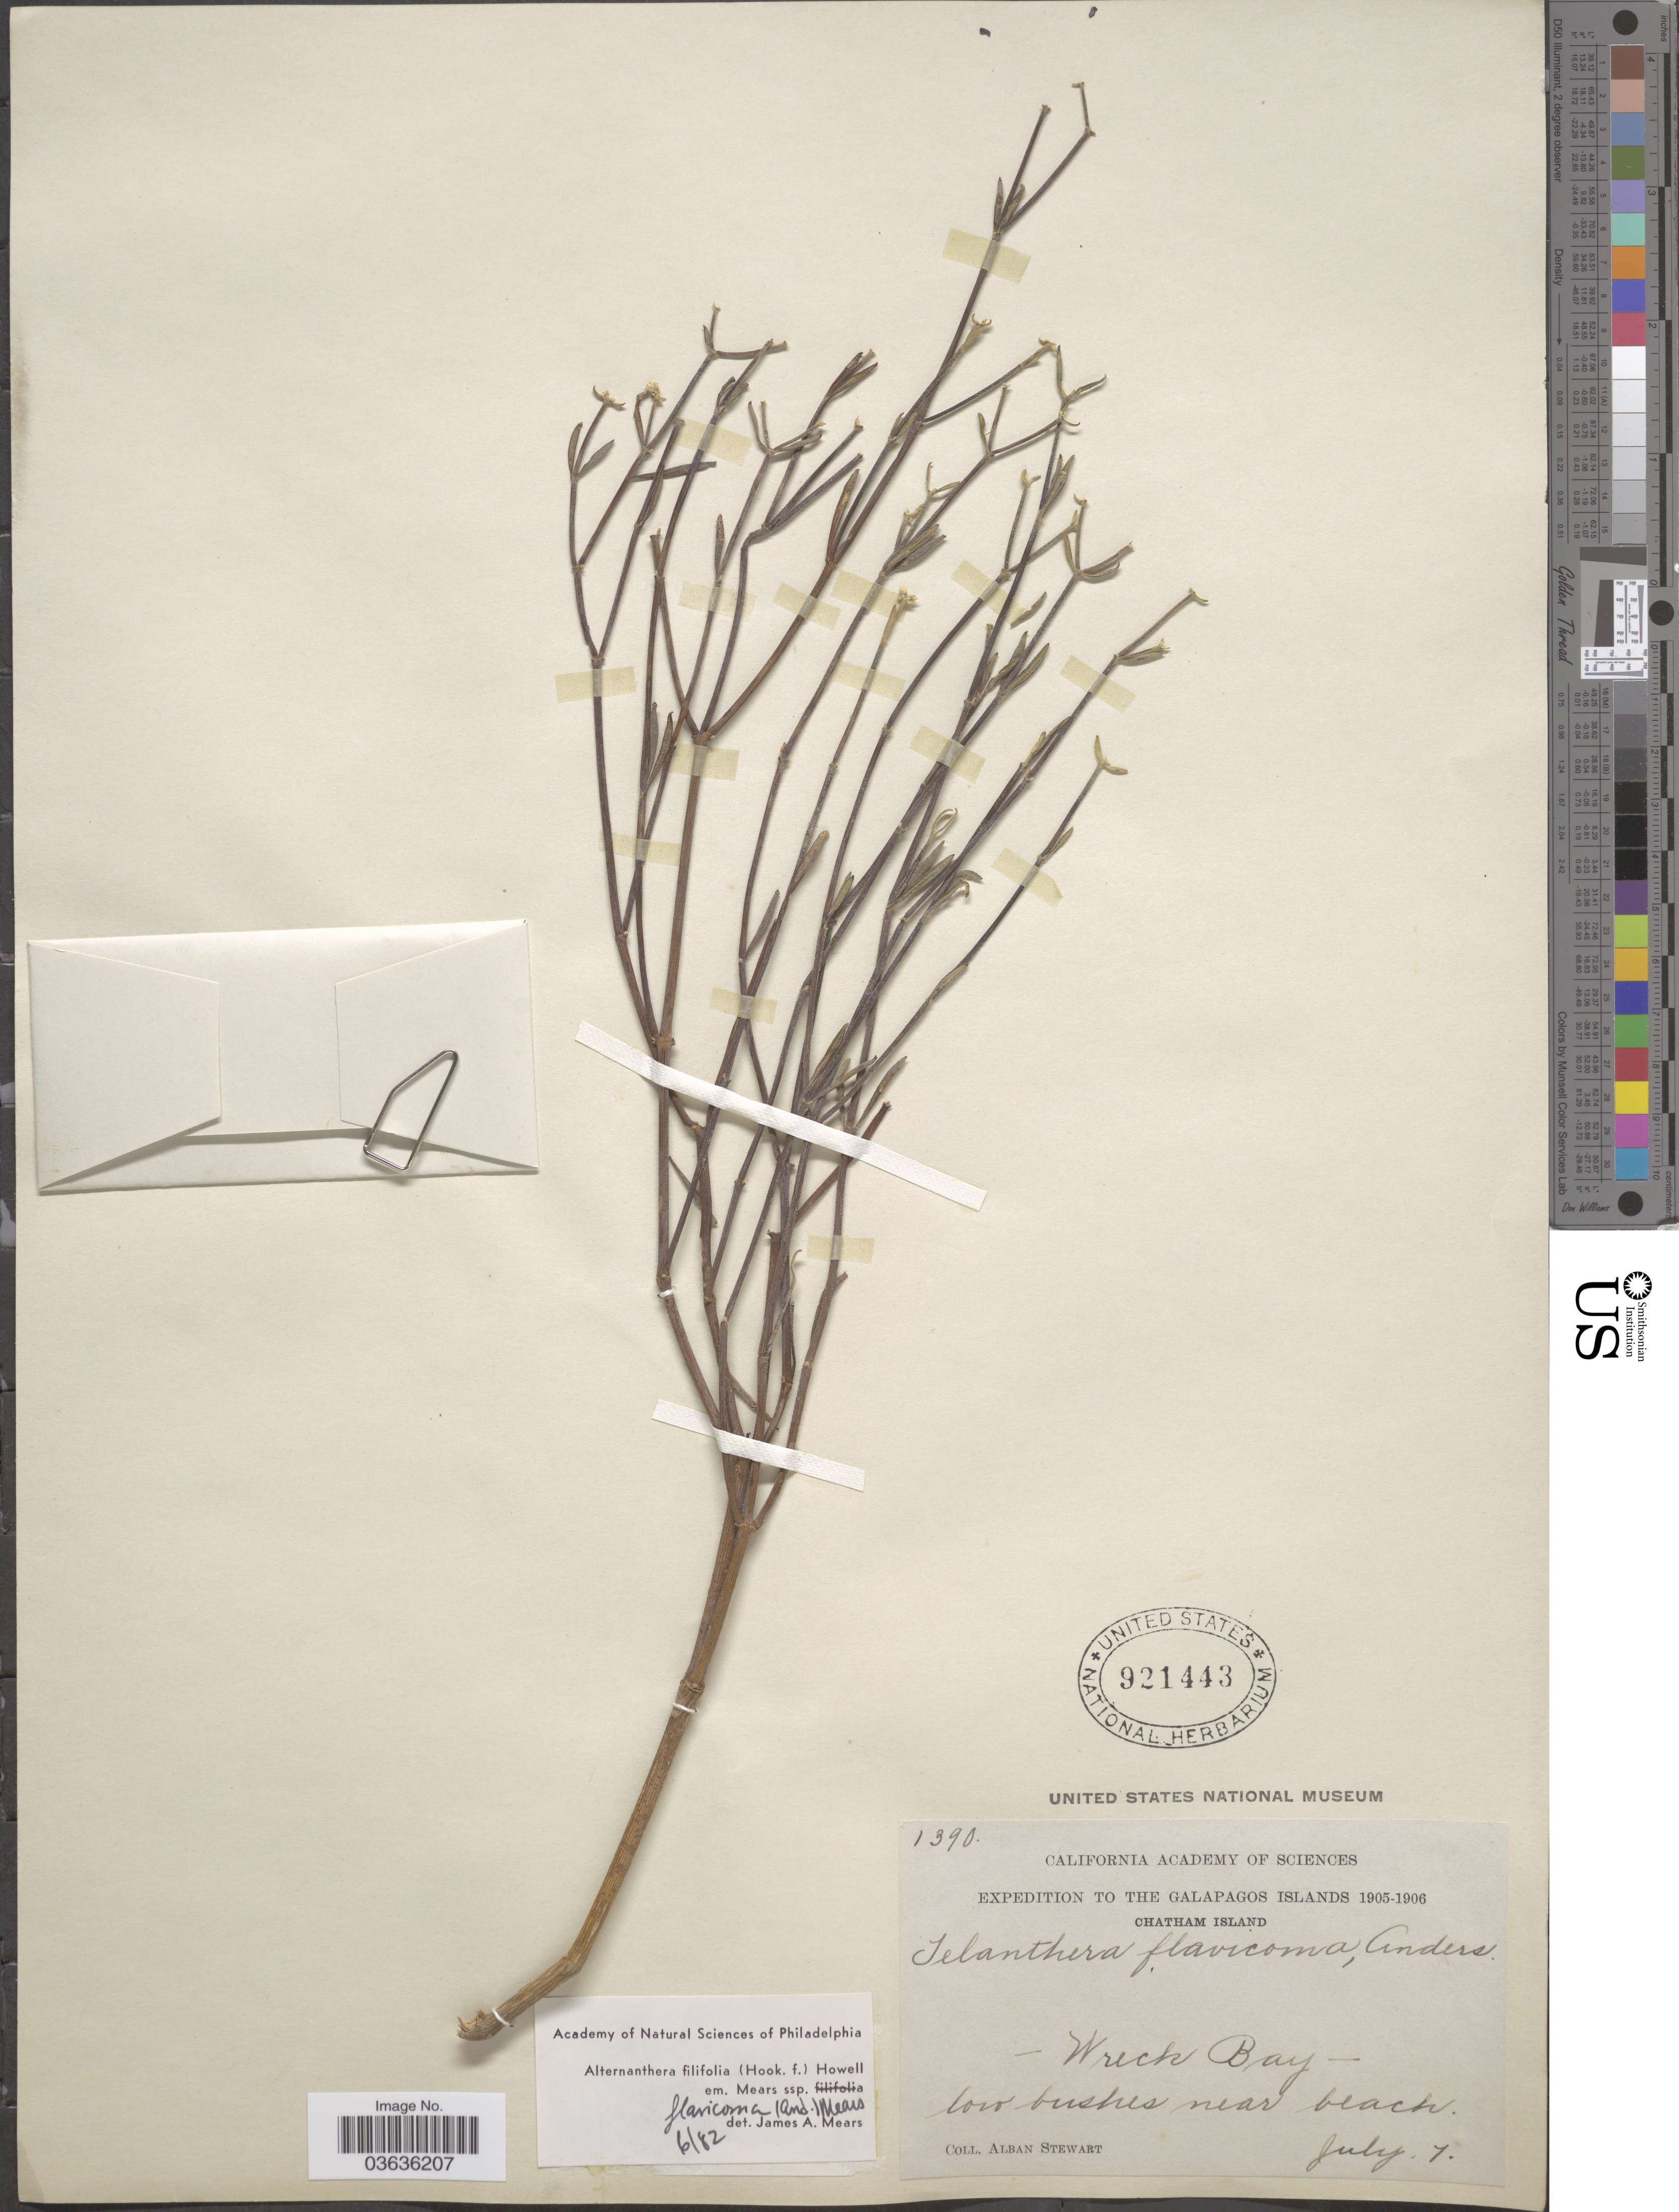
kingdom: Plantae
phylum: Tracheophyta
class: Magnoliopsida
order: Caryophyllales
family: Amaranthaceae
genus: Alternanthera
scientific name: Alternanthera filifolia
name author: (Hook. f.) J.T. Howell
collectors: A. Stewart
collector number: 1390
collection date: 1905-07-07/1906-07-07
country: Ecuador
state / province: Colón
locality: The Galapagos Islands. Chatham Island. Wreck Bay.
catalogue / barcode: US 921443